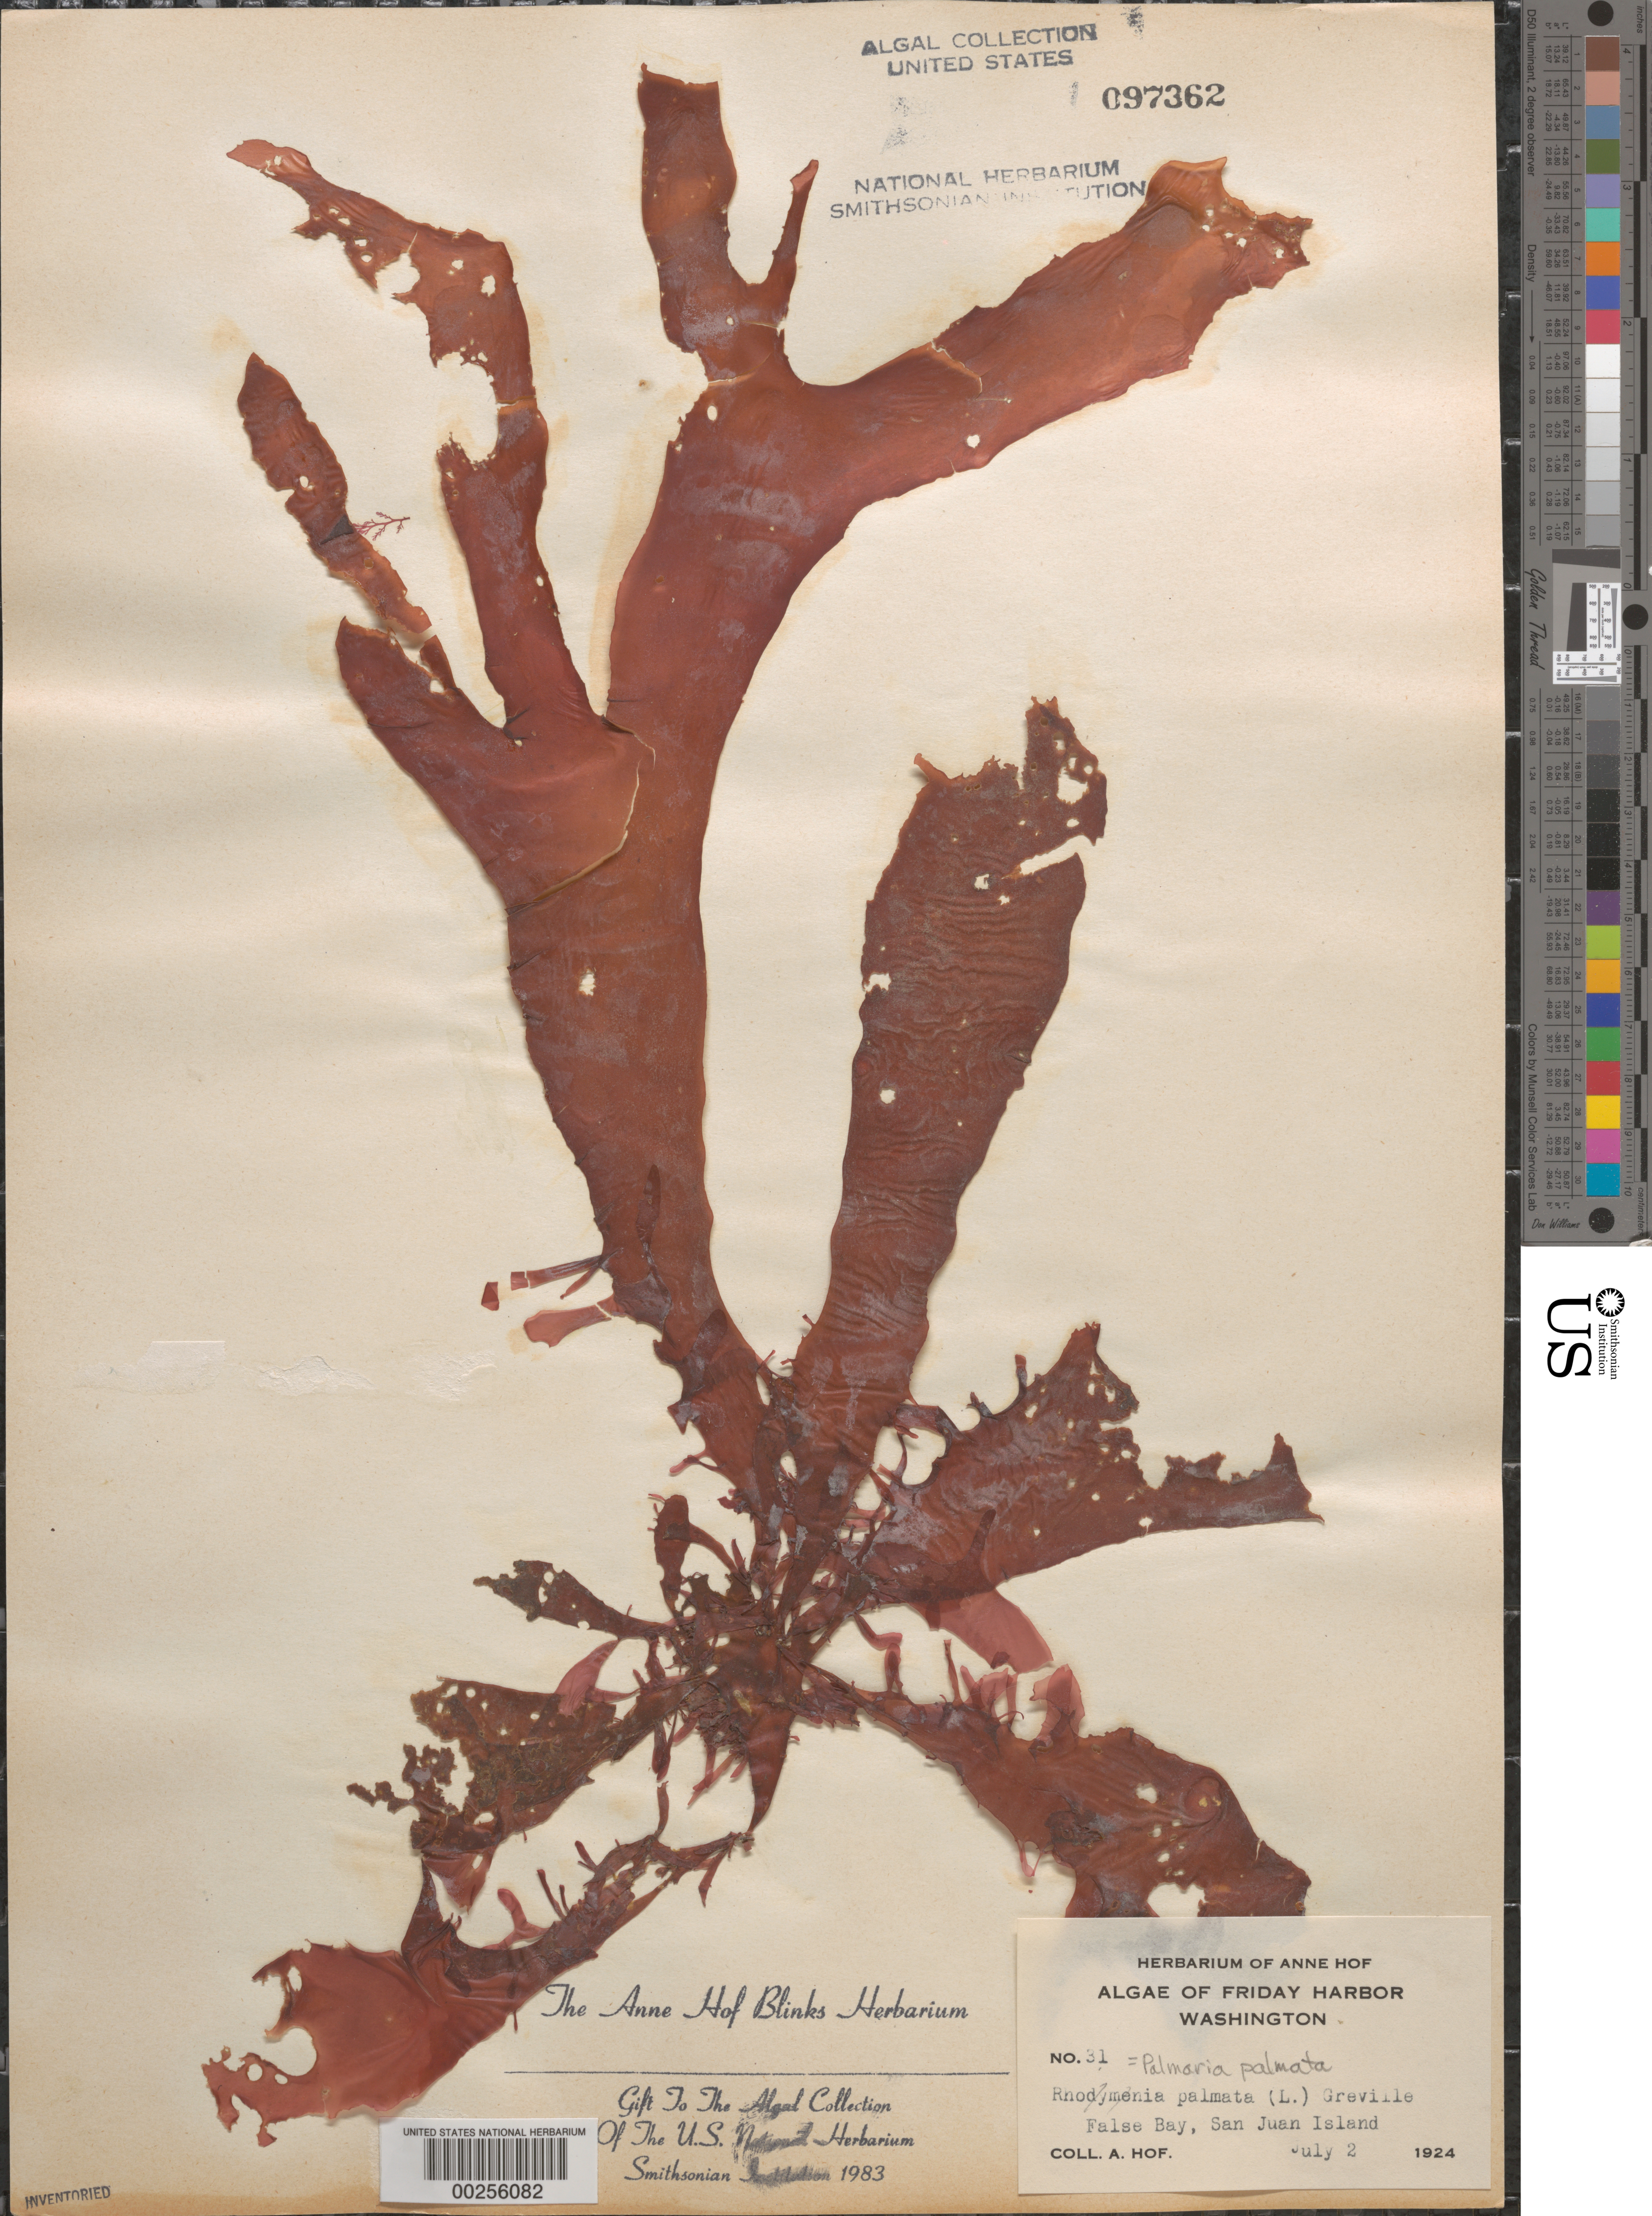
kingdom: Plantae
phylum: Rhodophyta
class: Florideophyceae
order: Palmariales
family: Palmariaceae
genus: Palmaria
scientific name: Palmaria palmata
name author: (L.) F. Weber & D. Mohr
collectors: A. Blinks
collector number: AHB 31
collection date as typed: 02 Jul 1924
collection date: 1924-07-02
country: United States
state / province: Washington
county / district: San Juan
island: San Juan Island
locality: False Bay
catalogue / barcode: US 97362